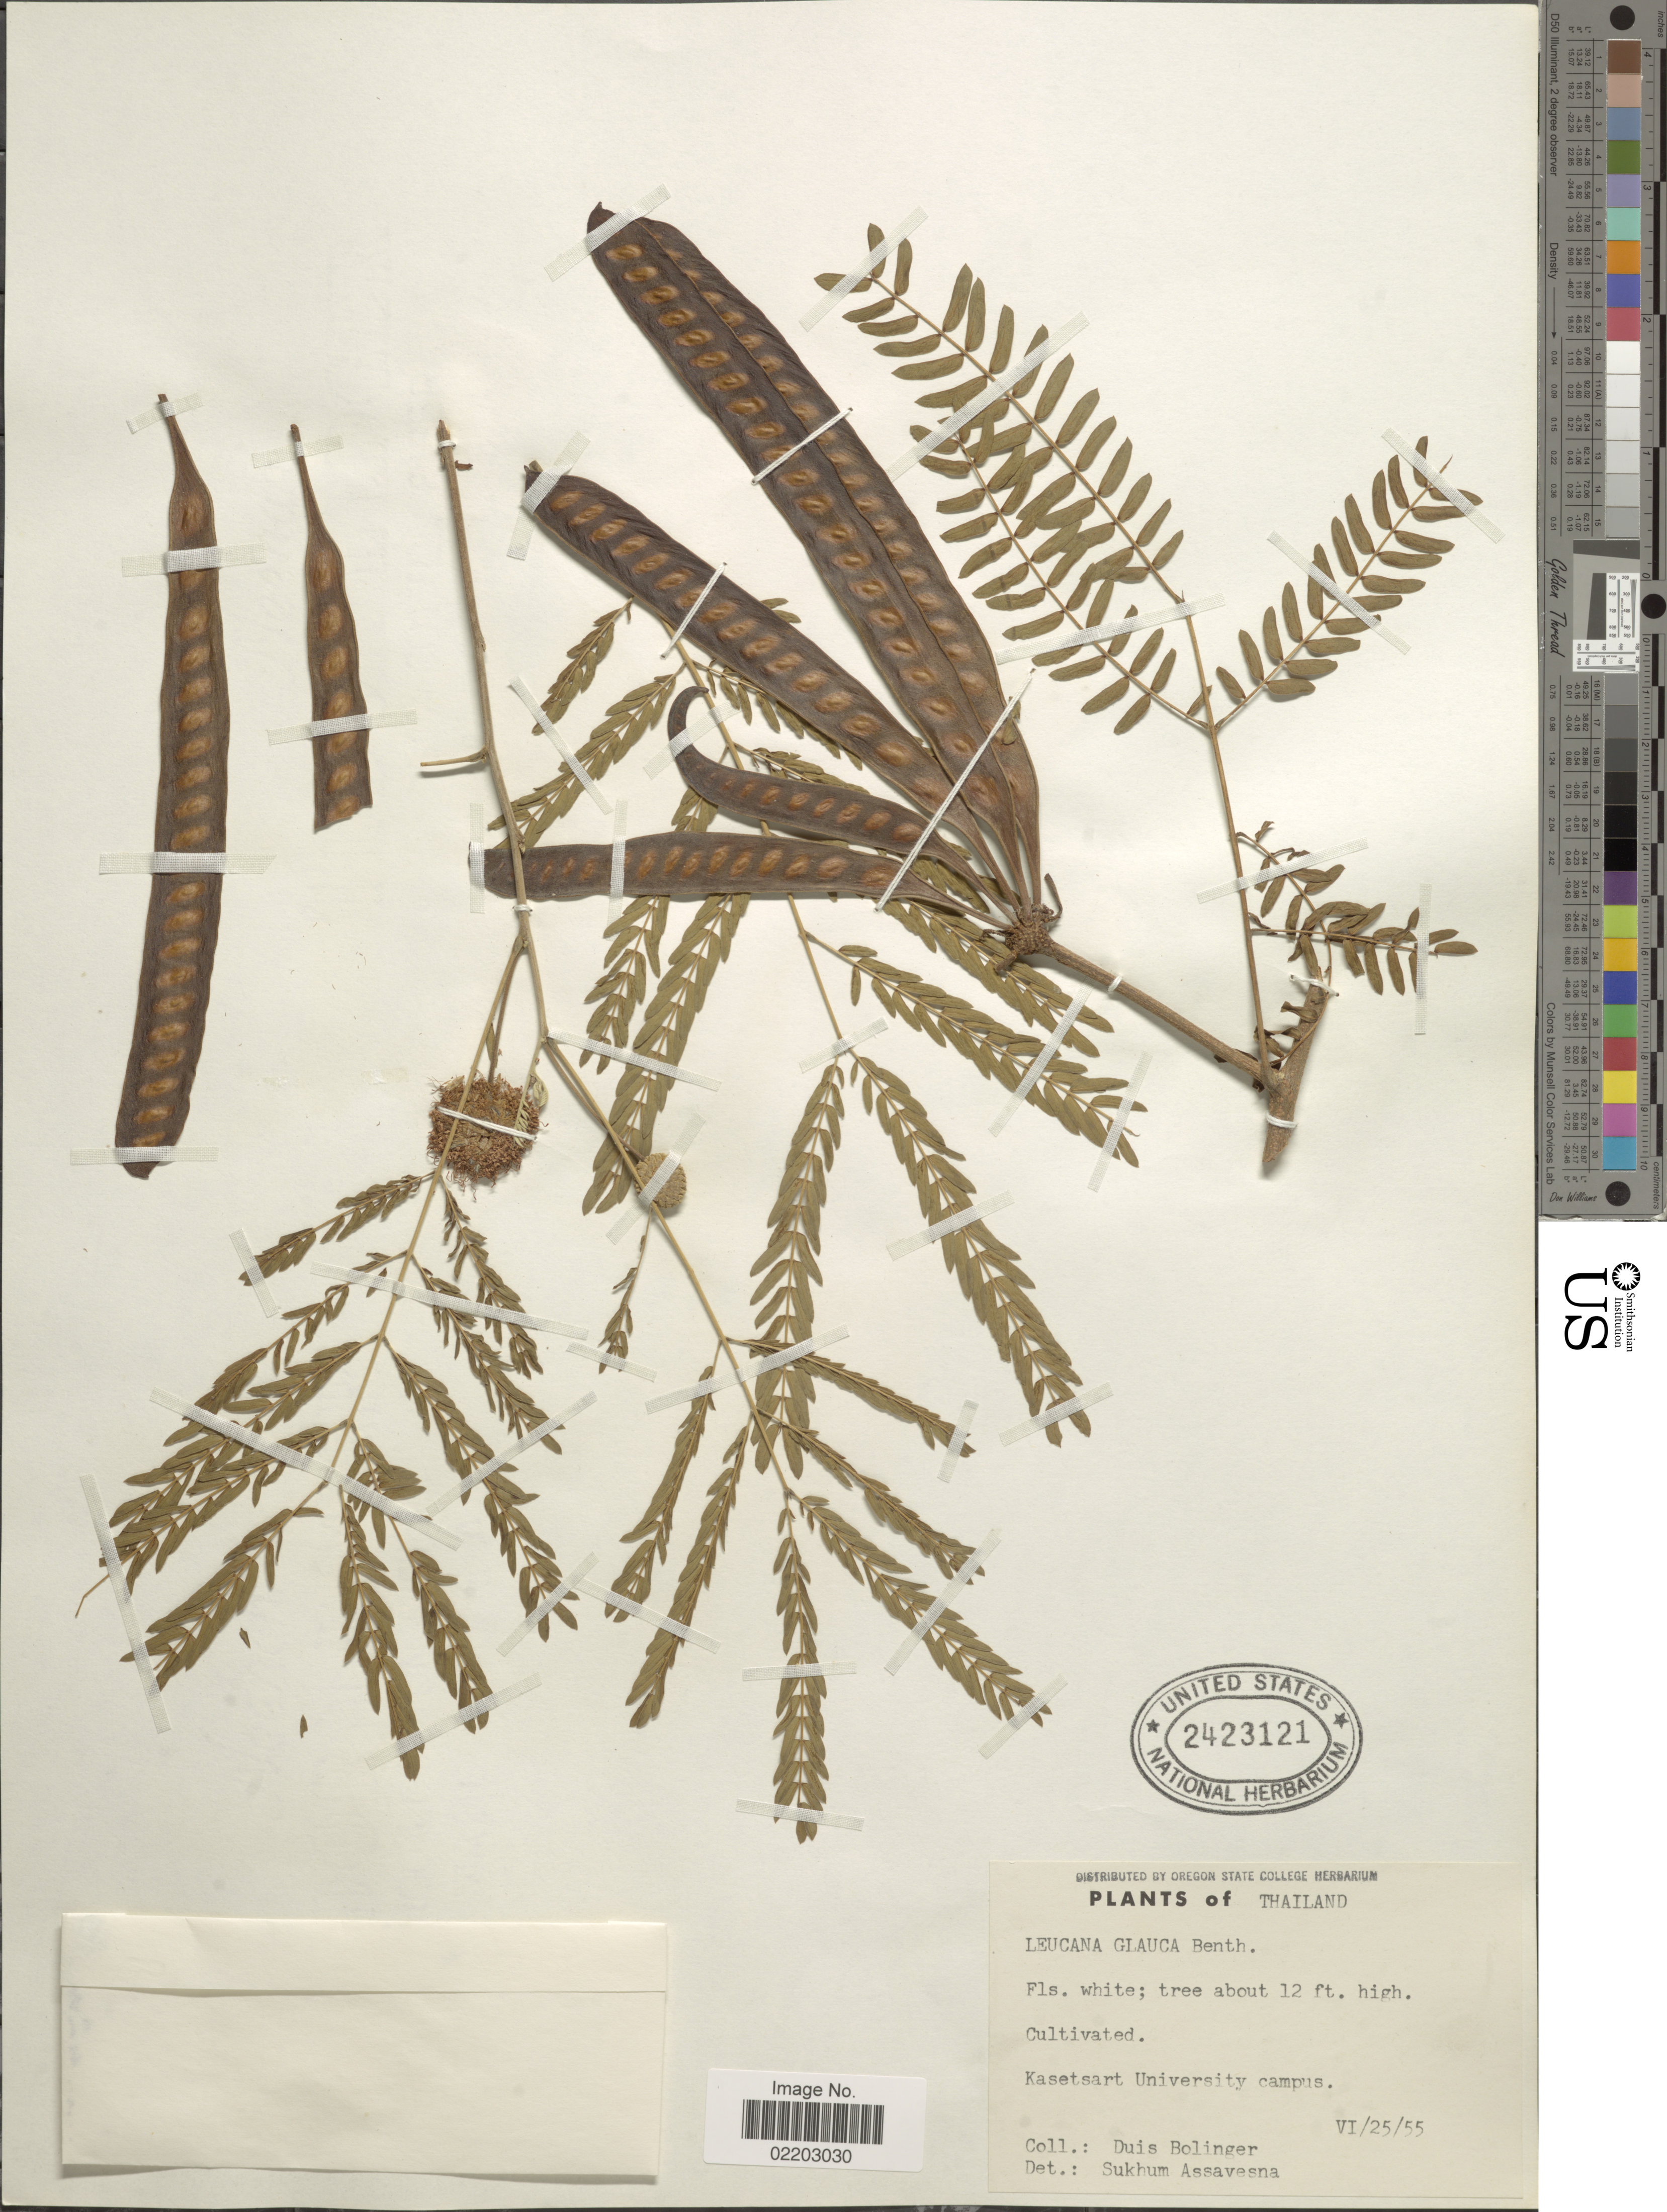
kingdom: Plantae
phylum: Tracheophyta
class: Magnoliopsida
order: Fabales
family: Fabaceae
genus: Leucaena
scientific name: Leucaena leucocephala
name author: (Lam.) de Wit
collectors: D. Bolinger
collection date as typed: Transcribed d/m/y: 20/6/55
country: Thailand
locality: Thailand. Kasetsart University campus.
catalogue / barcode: US 2423121